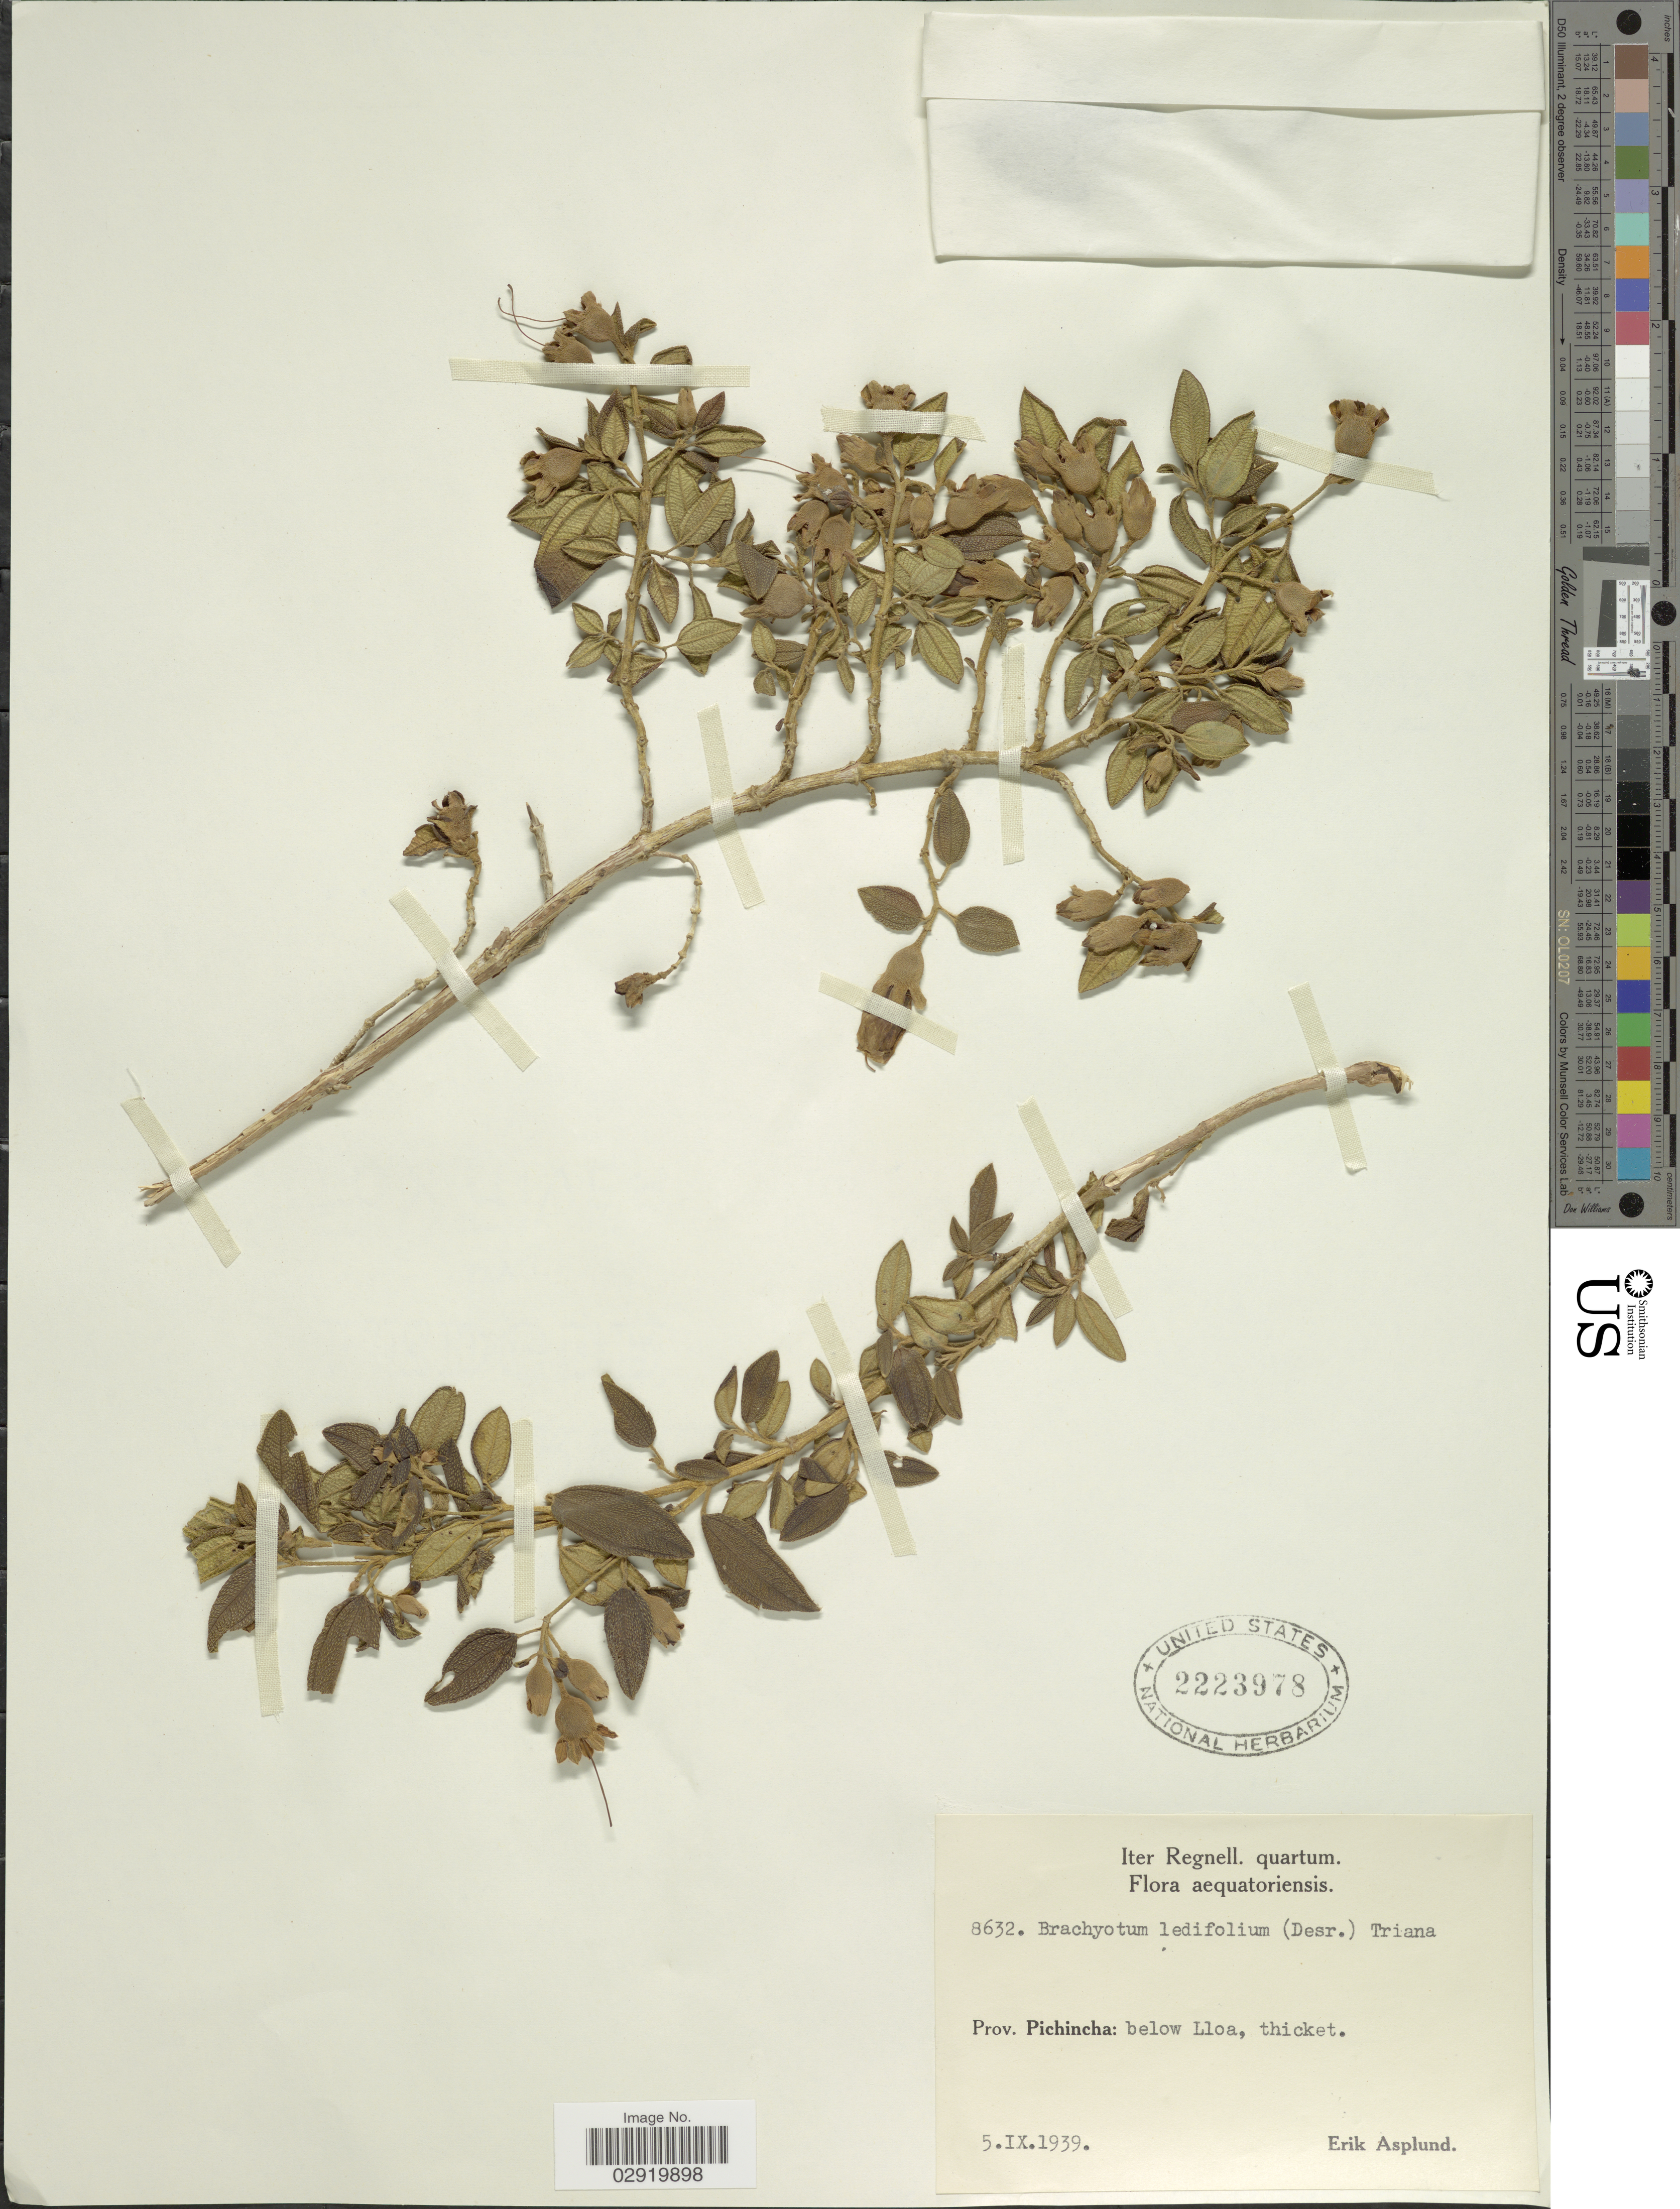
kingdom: Plantae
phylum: Tracheophyta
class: Magnoliopsida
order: Myrtales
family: Melastomataceae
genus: Brachyotum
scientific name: Brachyotum ledifolium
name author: (Desr.) Triana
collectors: E. Asplund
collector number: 8632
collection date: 1939-09-05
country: Ecuador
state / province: Pichincha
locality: Below Lloa.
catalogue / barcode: US 2223978